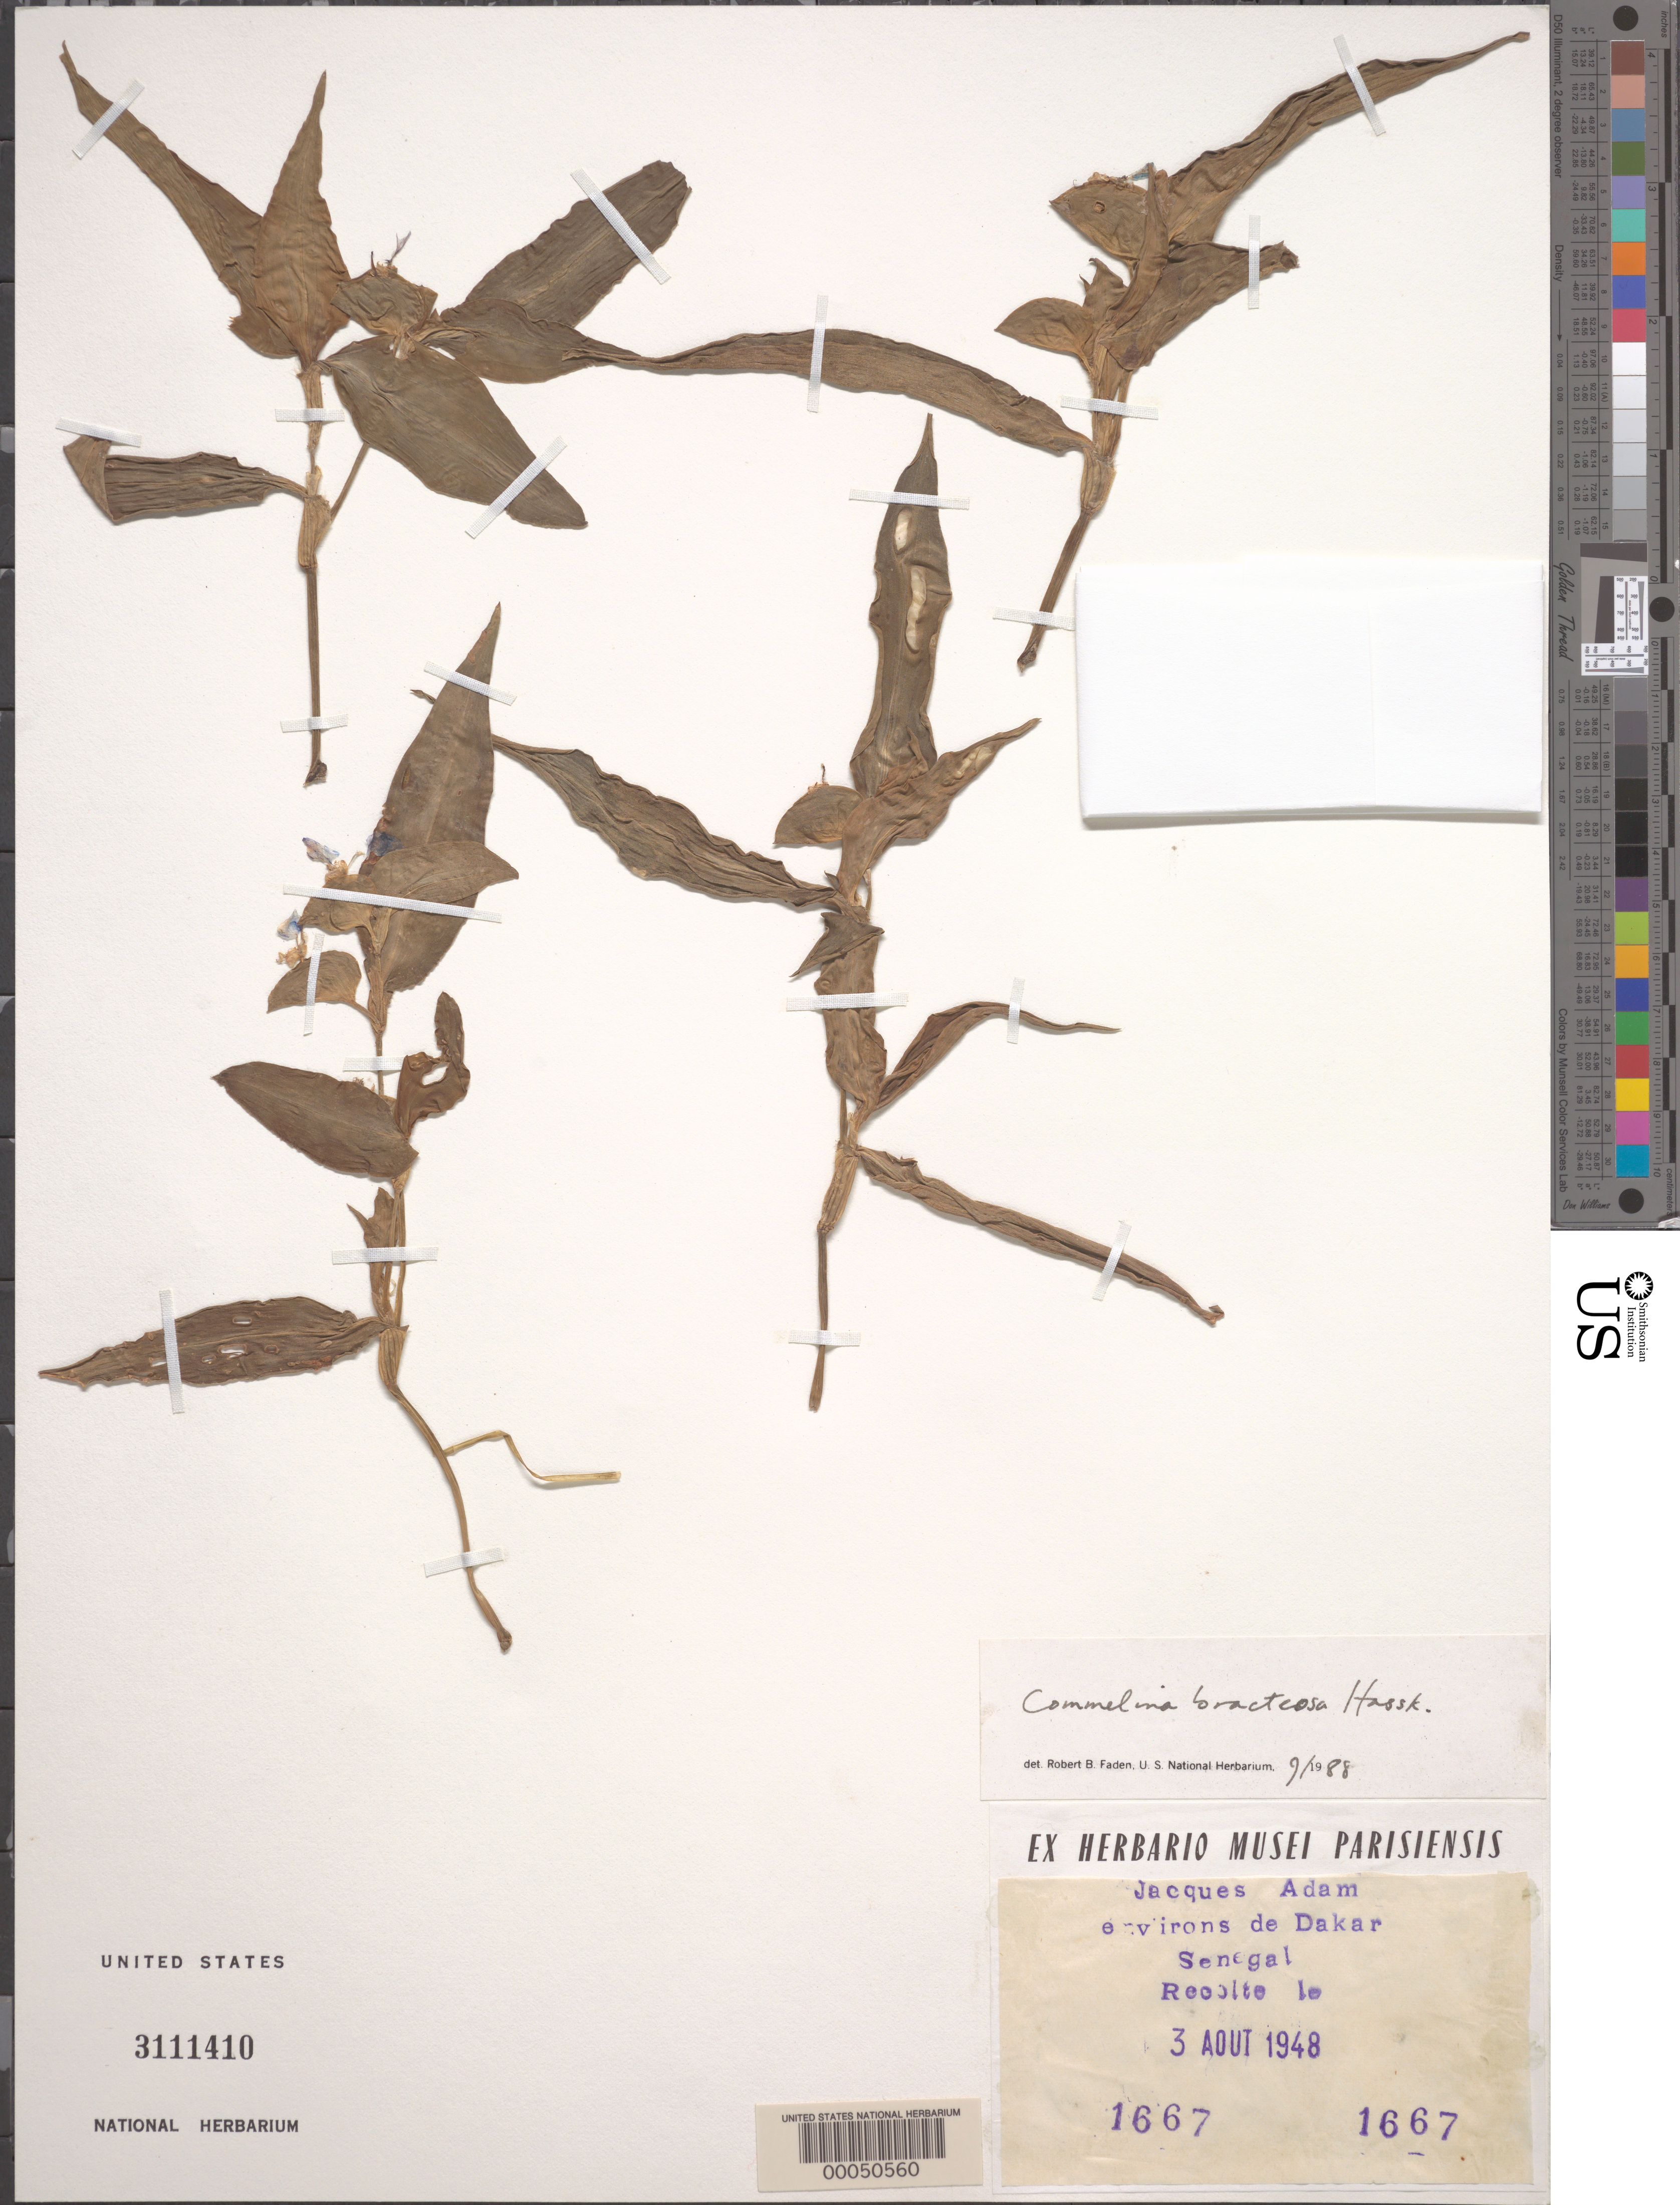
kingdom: Plantae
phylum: Tracheophyta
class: Liliopsida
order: Commelinales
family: Commelinaceae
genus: Commelina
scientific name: Commelina bracteosa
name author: Hassk.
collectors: J. Adam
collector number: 1667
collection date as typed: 03 Aug 1948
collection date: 1948-08-03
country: Senegal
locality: Vicinity of dakar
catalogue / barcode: US 3111410